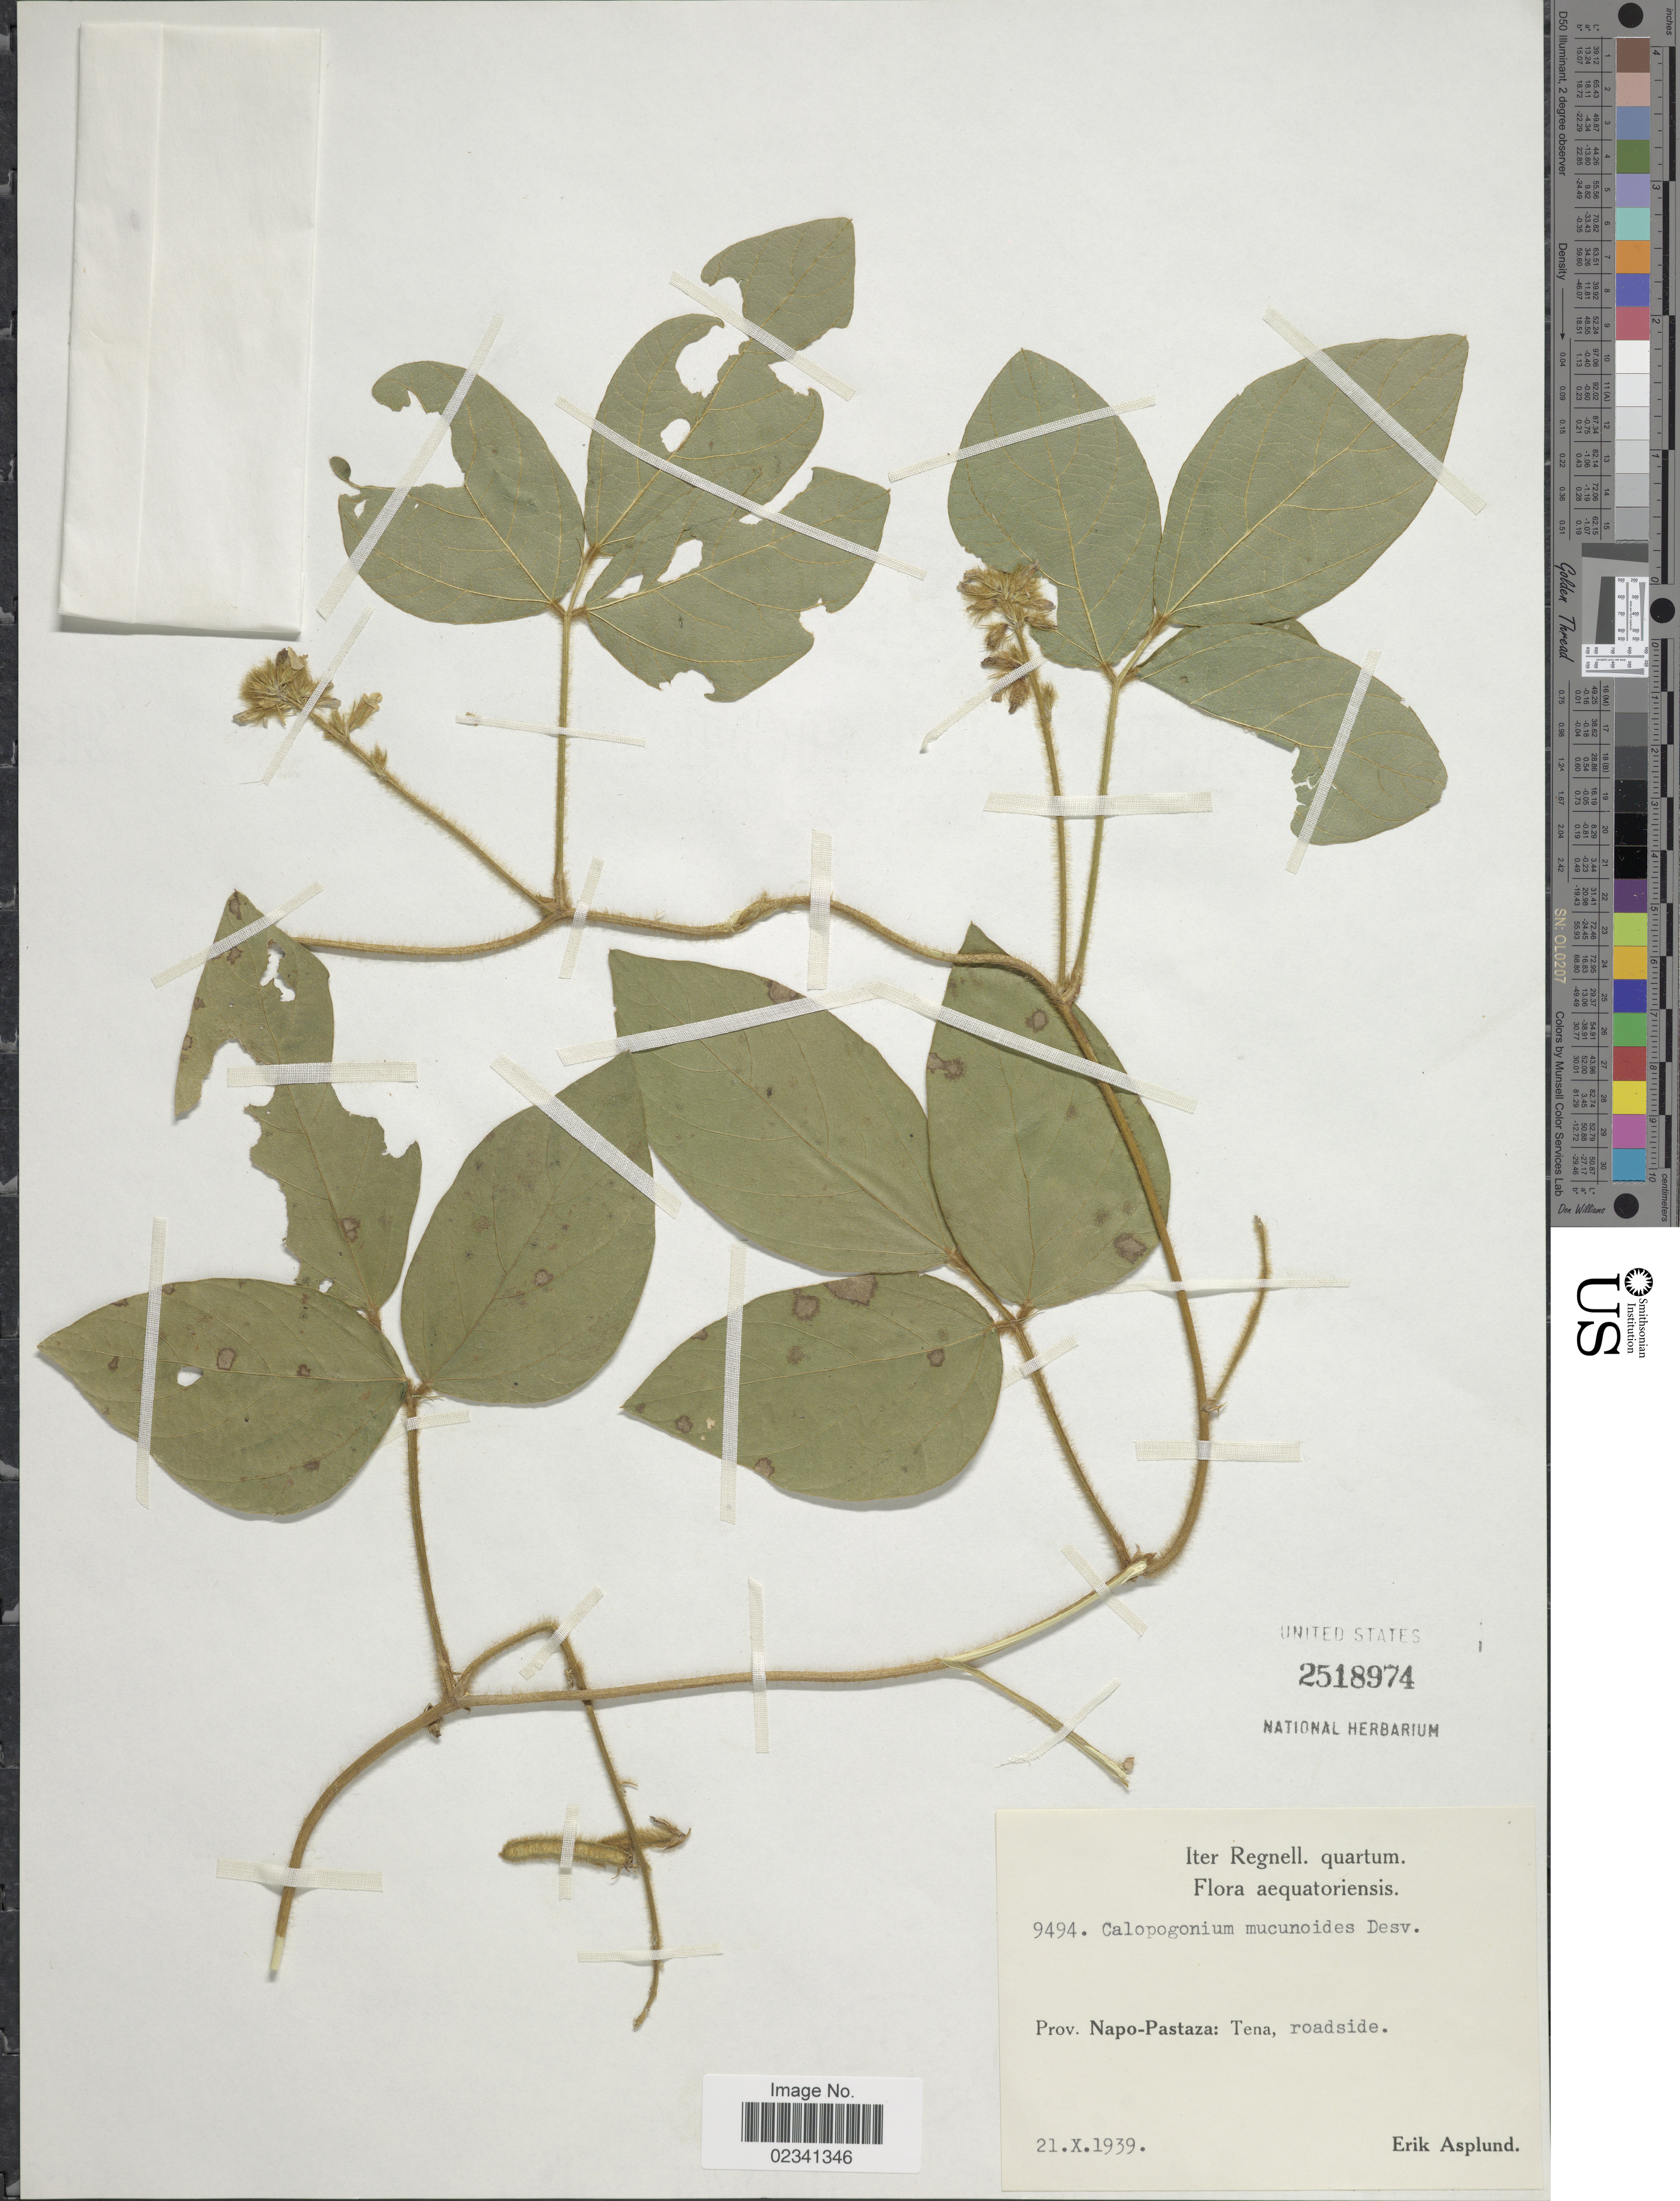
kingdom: Plantae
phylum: Tracheophyta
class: Magnoliopsida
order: Fabales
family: Fabaceae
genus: Calopogonium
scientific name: Calopogonium mucunoides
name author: Desv.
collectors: E. Asplund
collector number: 9494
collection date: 1939-10-21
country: Ecuador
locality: Aequatoriensis, Prov. Napo-Pastaza: Tena, roadside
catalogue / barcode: US 2518974